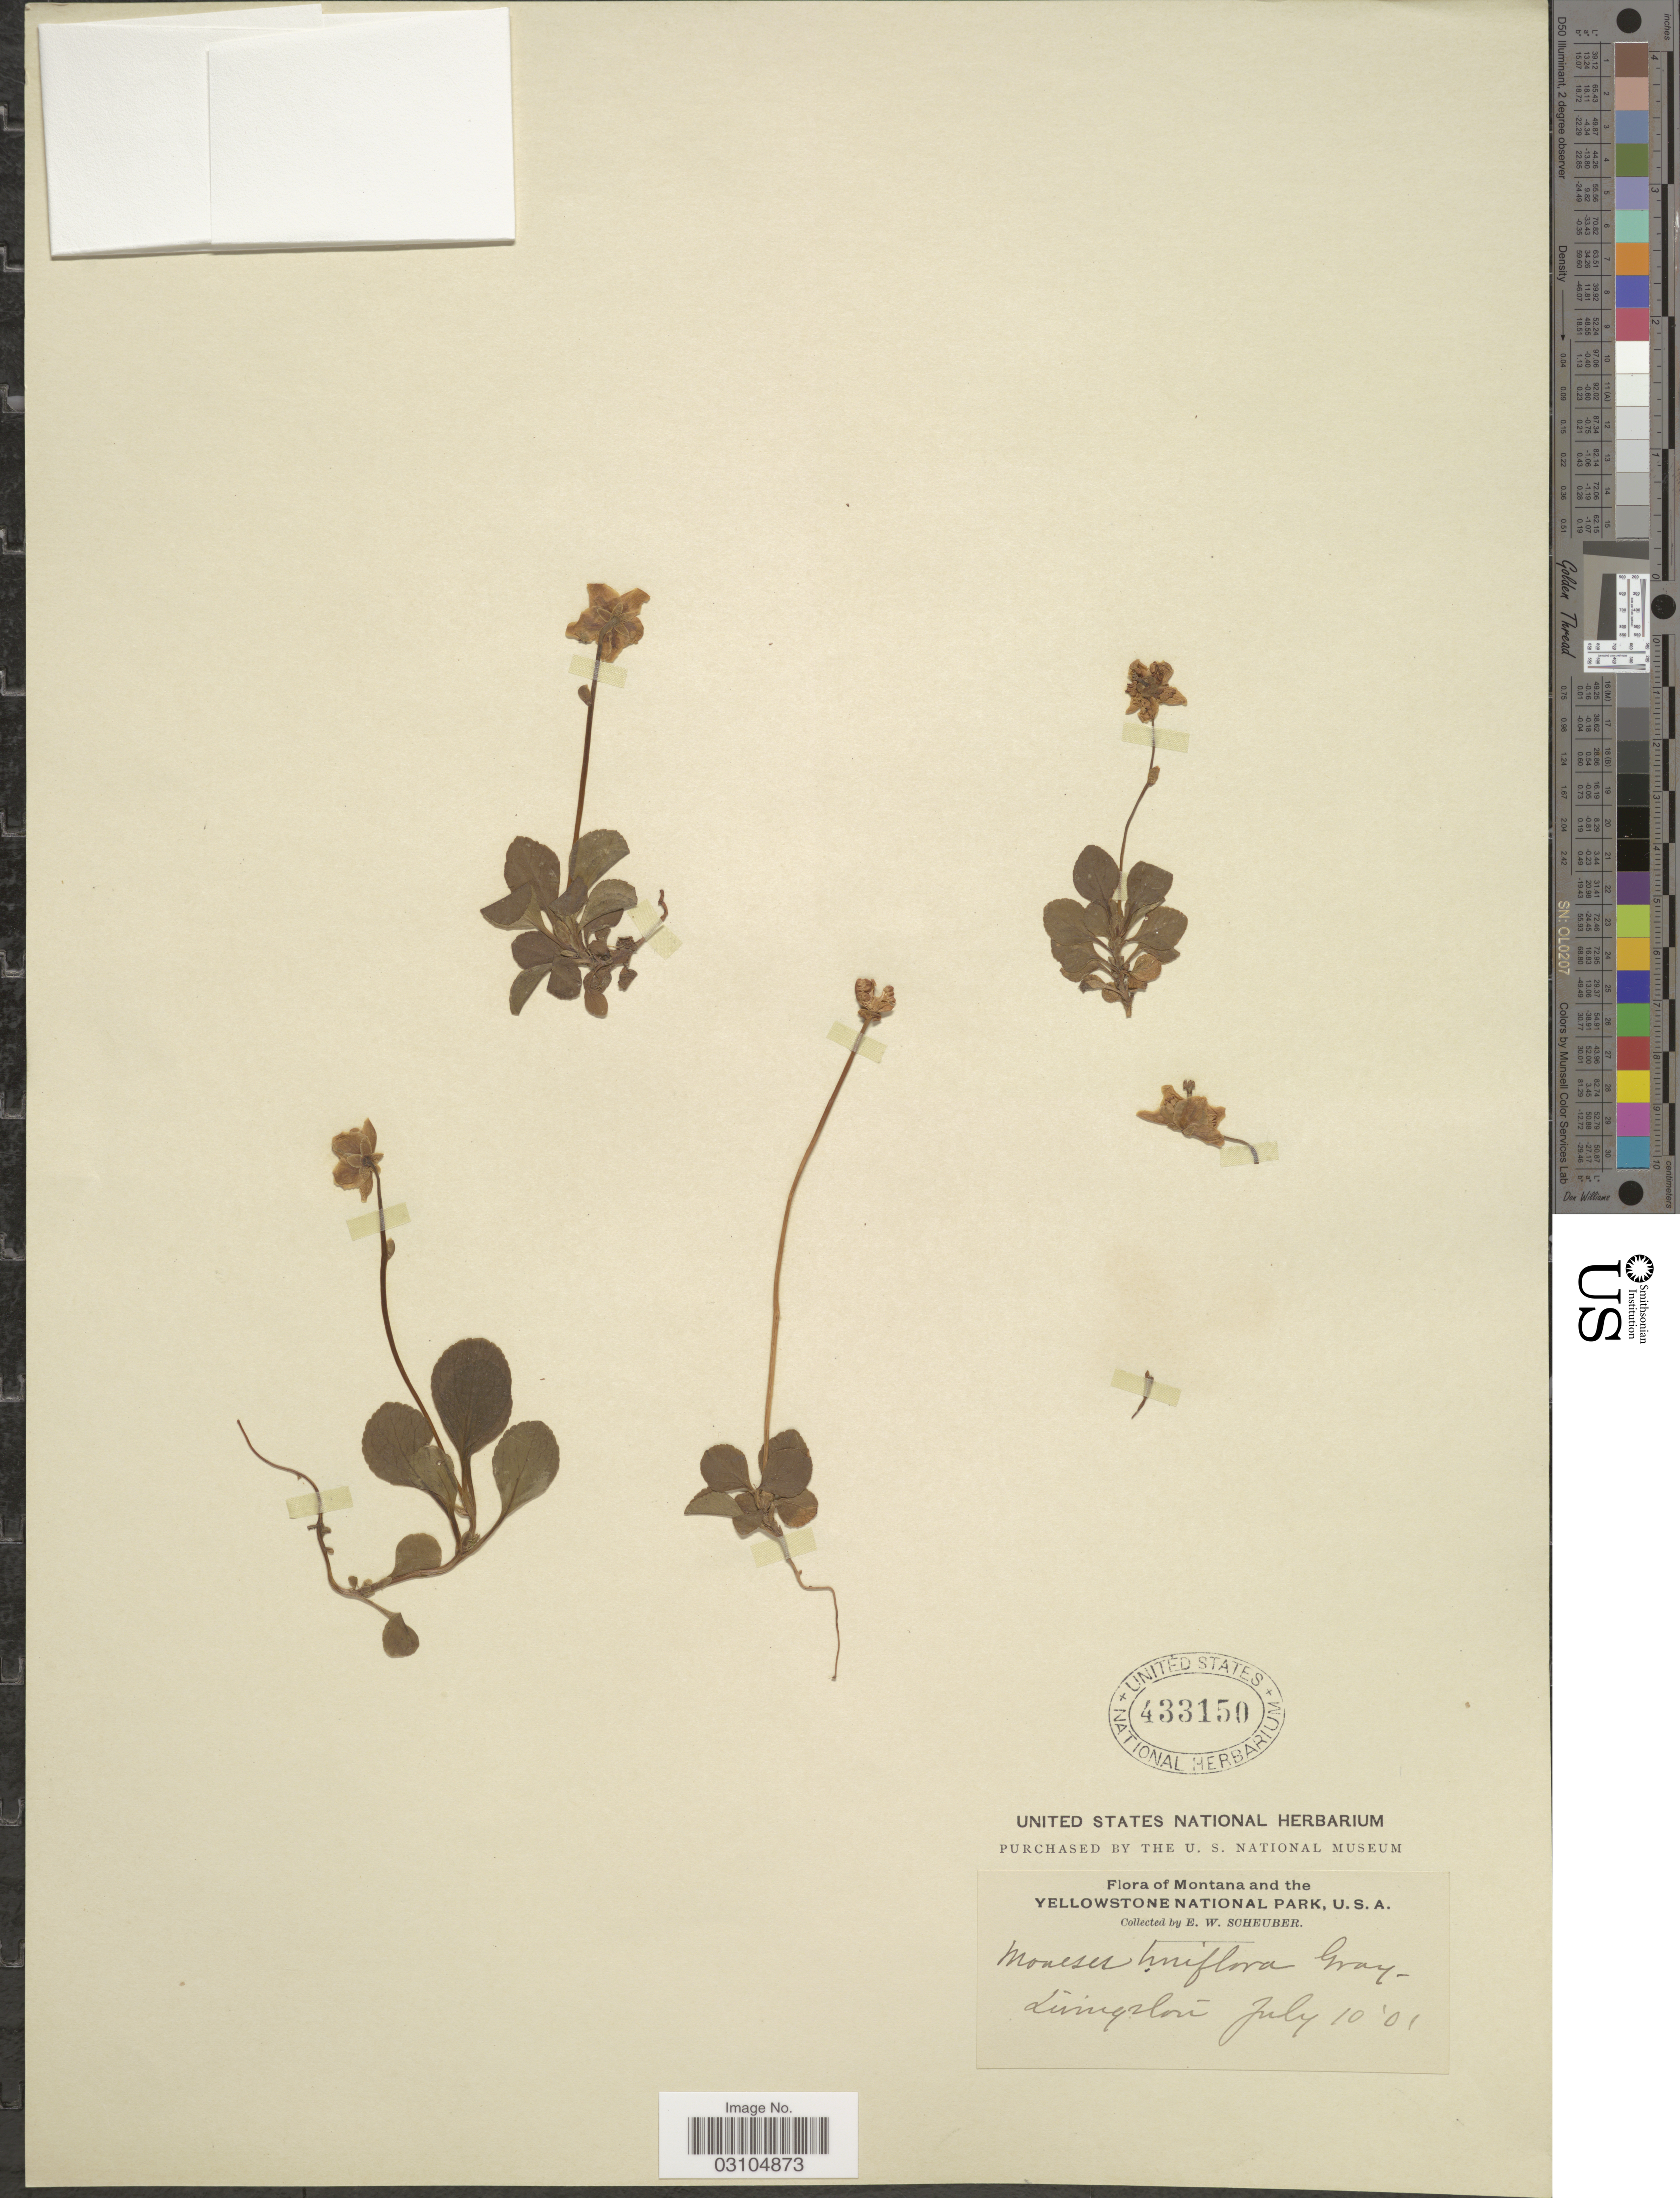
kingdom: Plantae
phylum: Tracheophyta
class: Magnoliopsida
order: Ericales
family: Ericaceae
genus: Moneses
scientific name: Moneses uniflora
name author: (L.) A. Gray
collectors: E. Scheuber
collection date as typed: Transcribed d/m/y: 10/7/1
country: United States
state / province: Montana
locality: Montana and the Yellowstone National Park, Livingston.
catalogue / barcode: US 433150